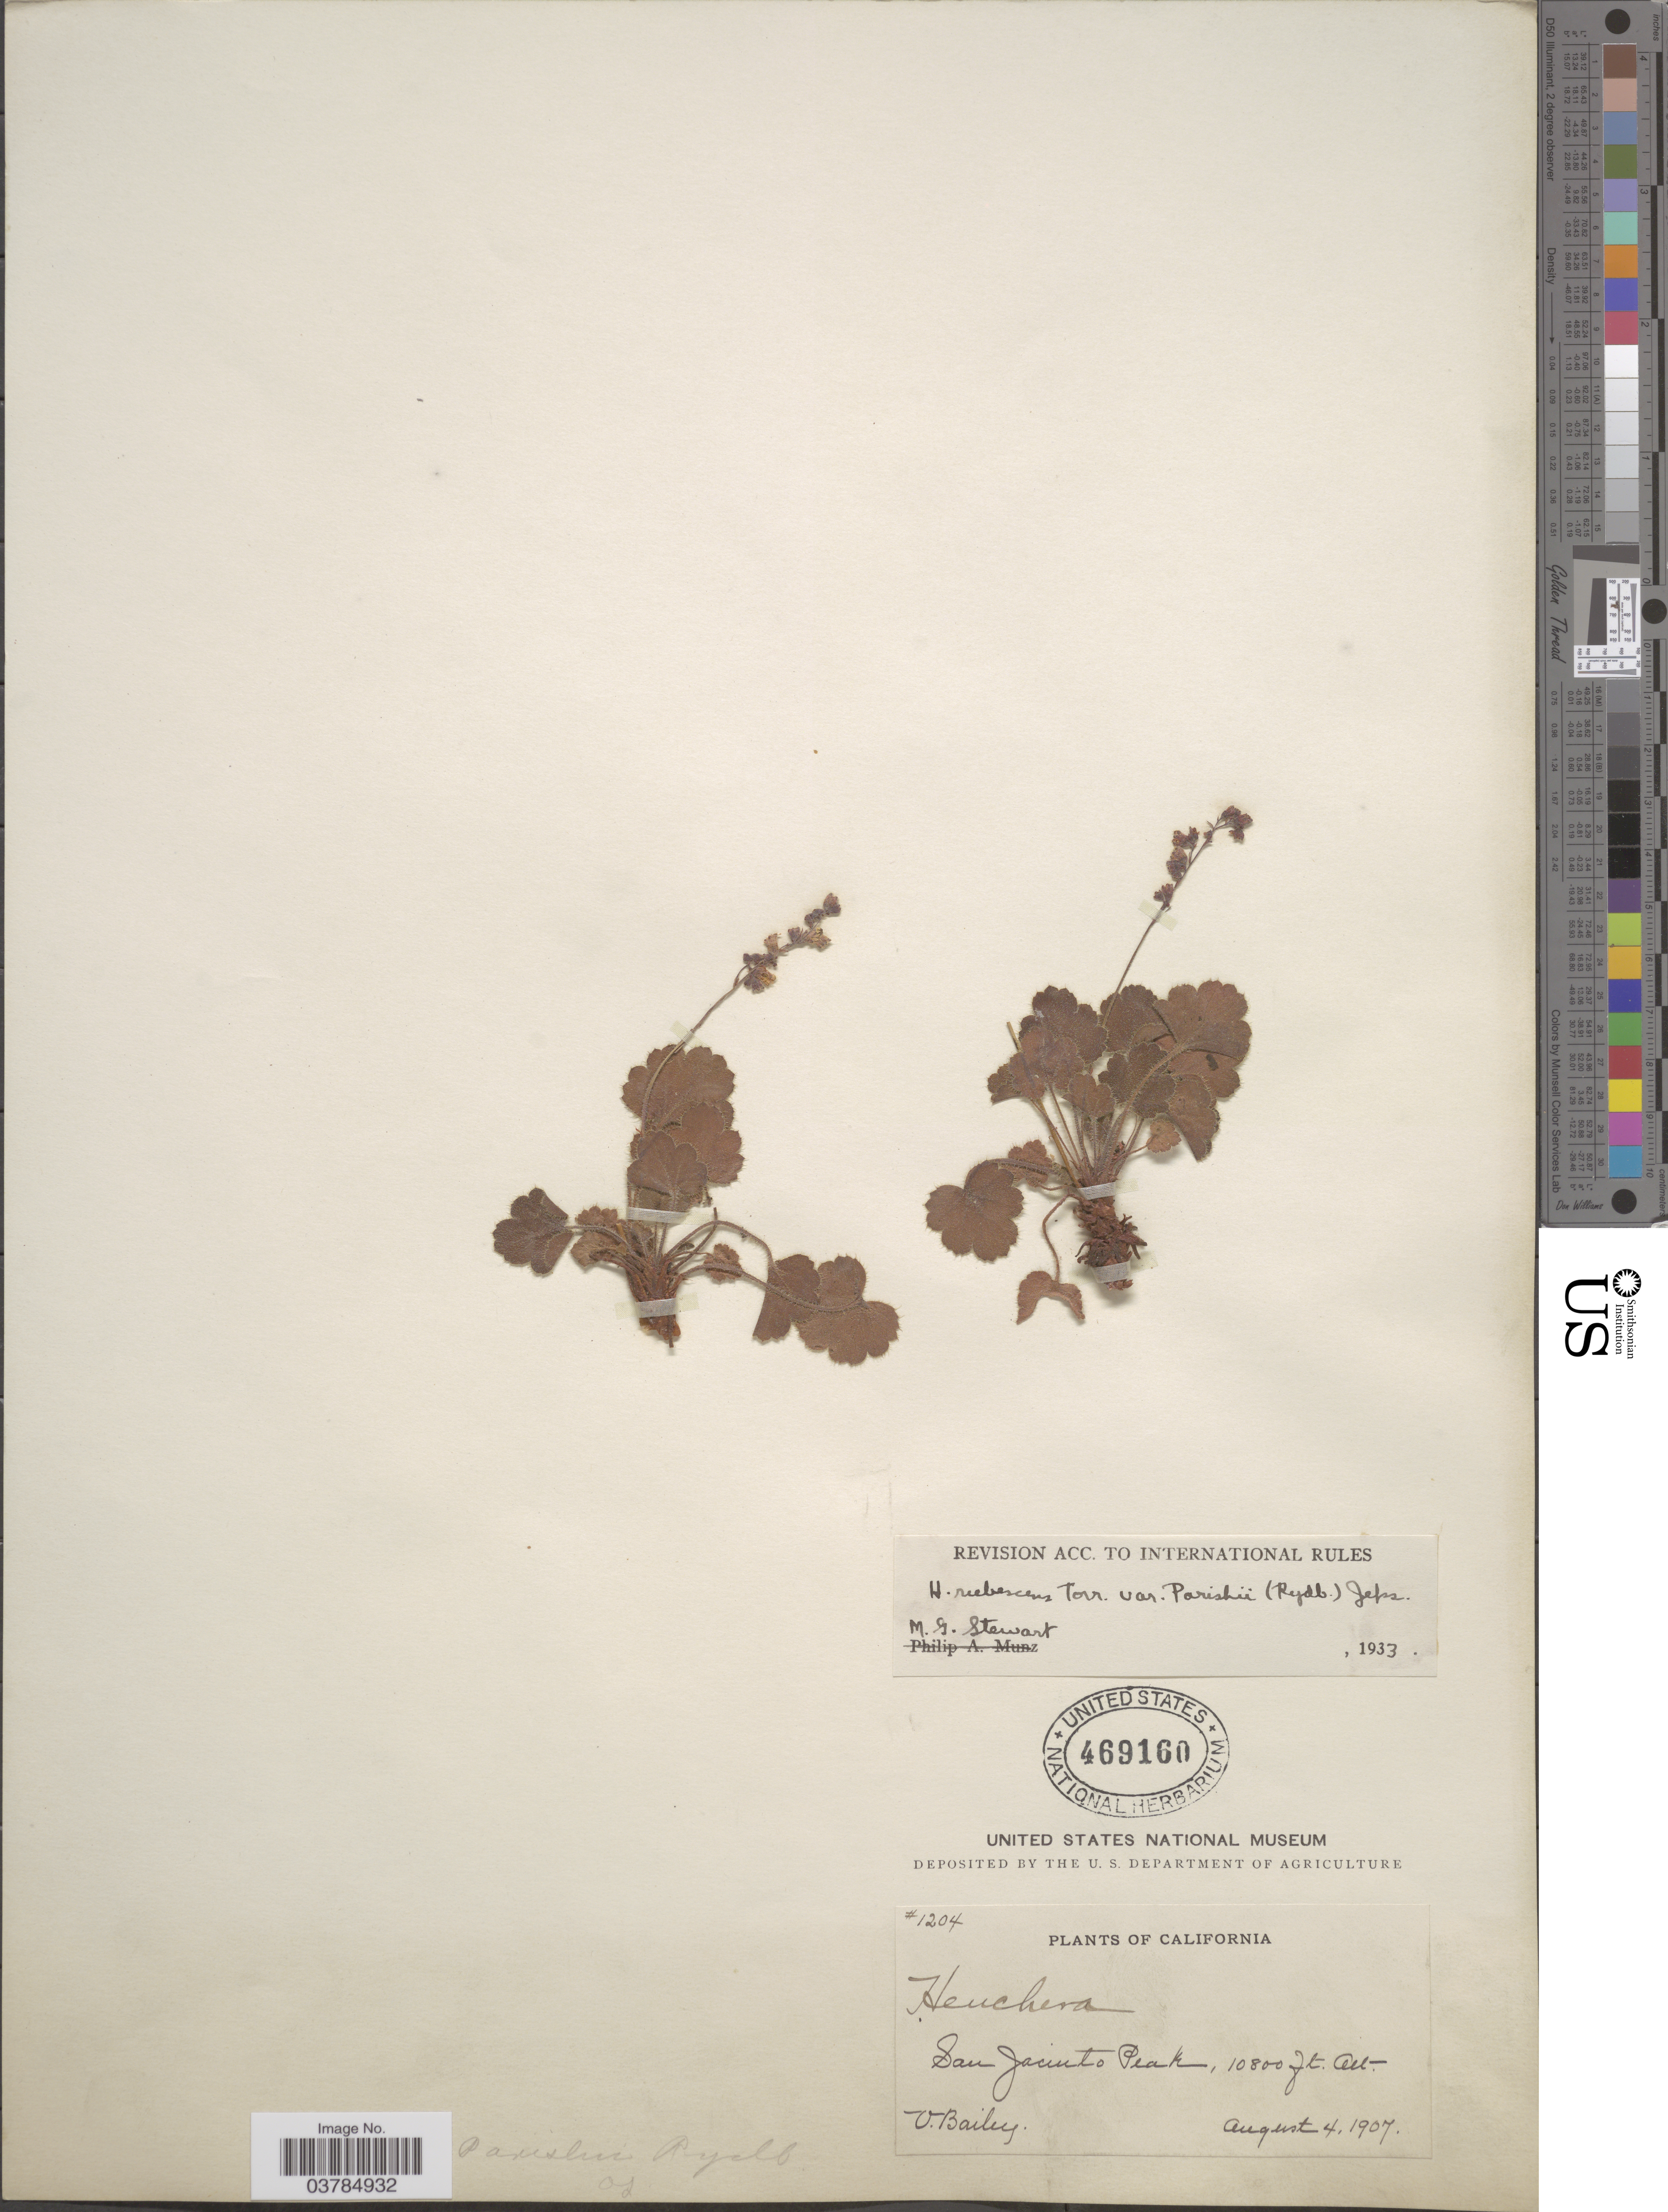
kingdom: Plantae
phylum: Tracheophyta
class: Magnoliopsida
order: Saxifragales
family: Saxifragaceae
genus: Heuchera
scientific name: Heuchera parishii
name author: Rydb.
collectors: V. Bailey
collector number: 1204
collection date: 1907-08-04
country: United States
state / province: California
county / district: Riverside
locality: San Jacinto Peak.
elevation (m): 3292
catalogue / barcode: US 469160